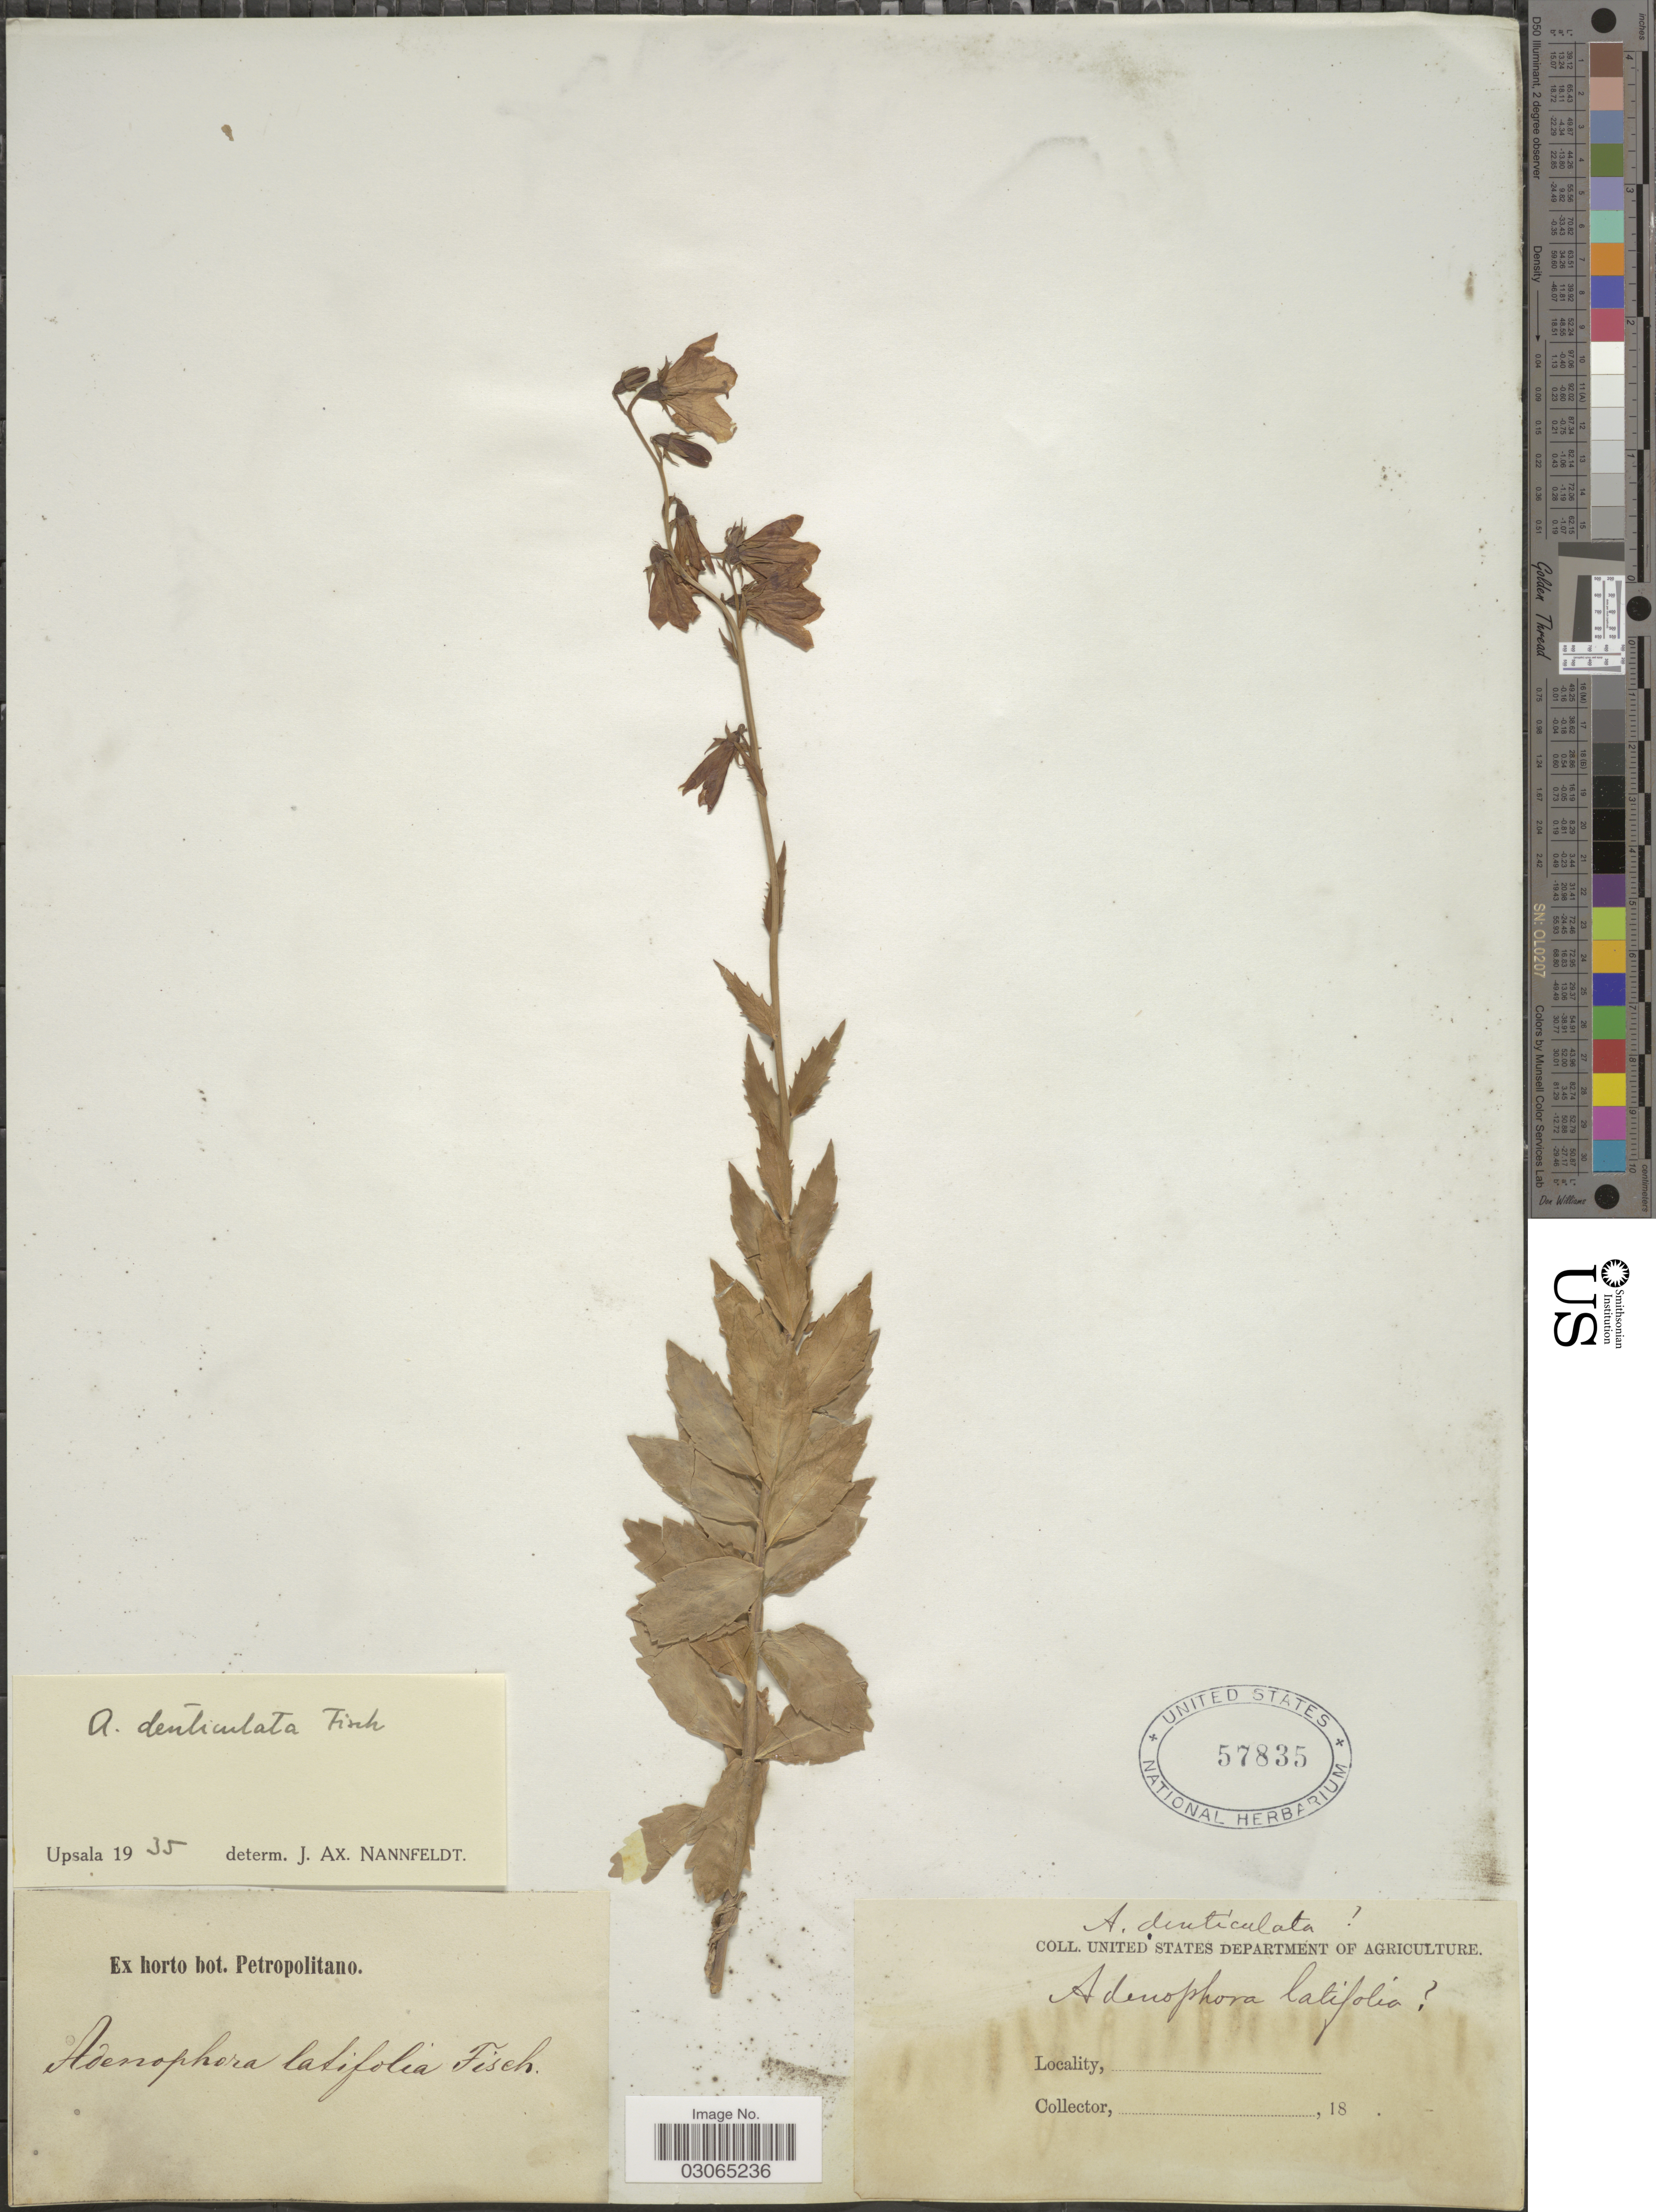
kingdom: Plantae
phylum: Tracheophyta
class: Magnoliopsida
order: Asterales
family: Campanulaceae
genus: Adenophora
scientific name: Adenophora denticulata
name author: Fisch.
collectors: ex Horto Bot. Petropolitano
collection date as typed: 18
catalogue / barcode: US 57835